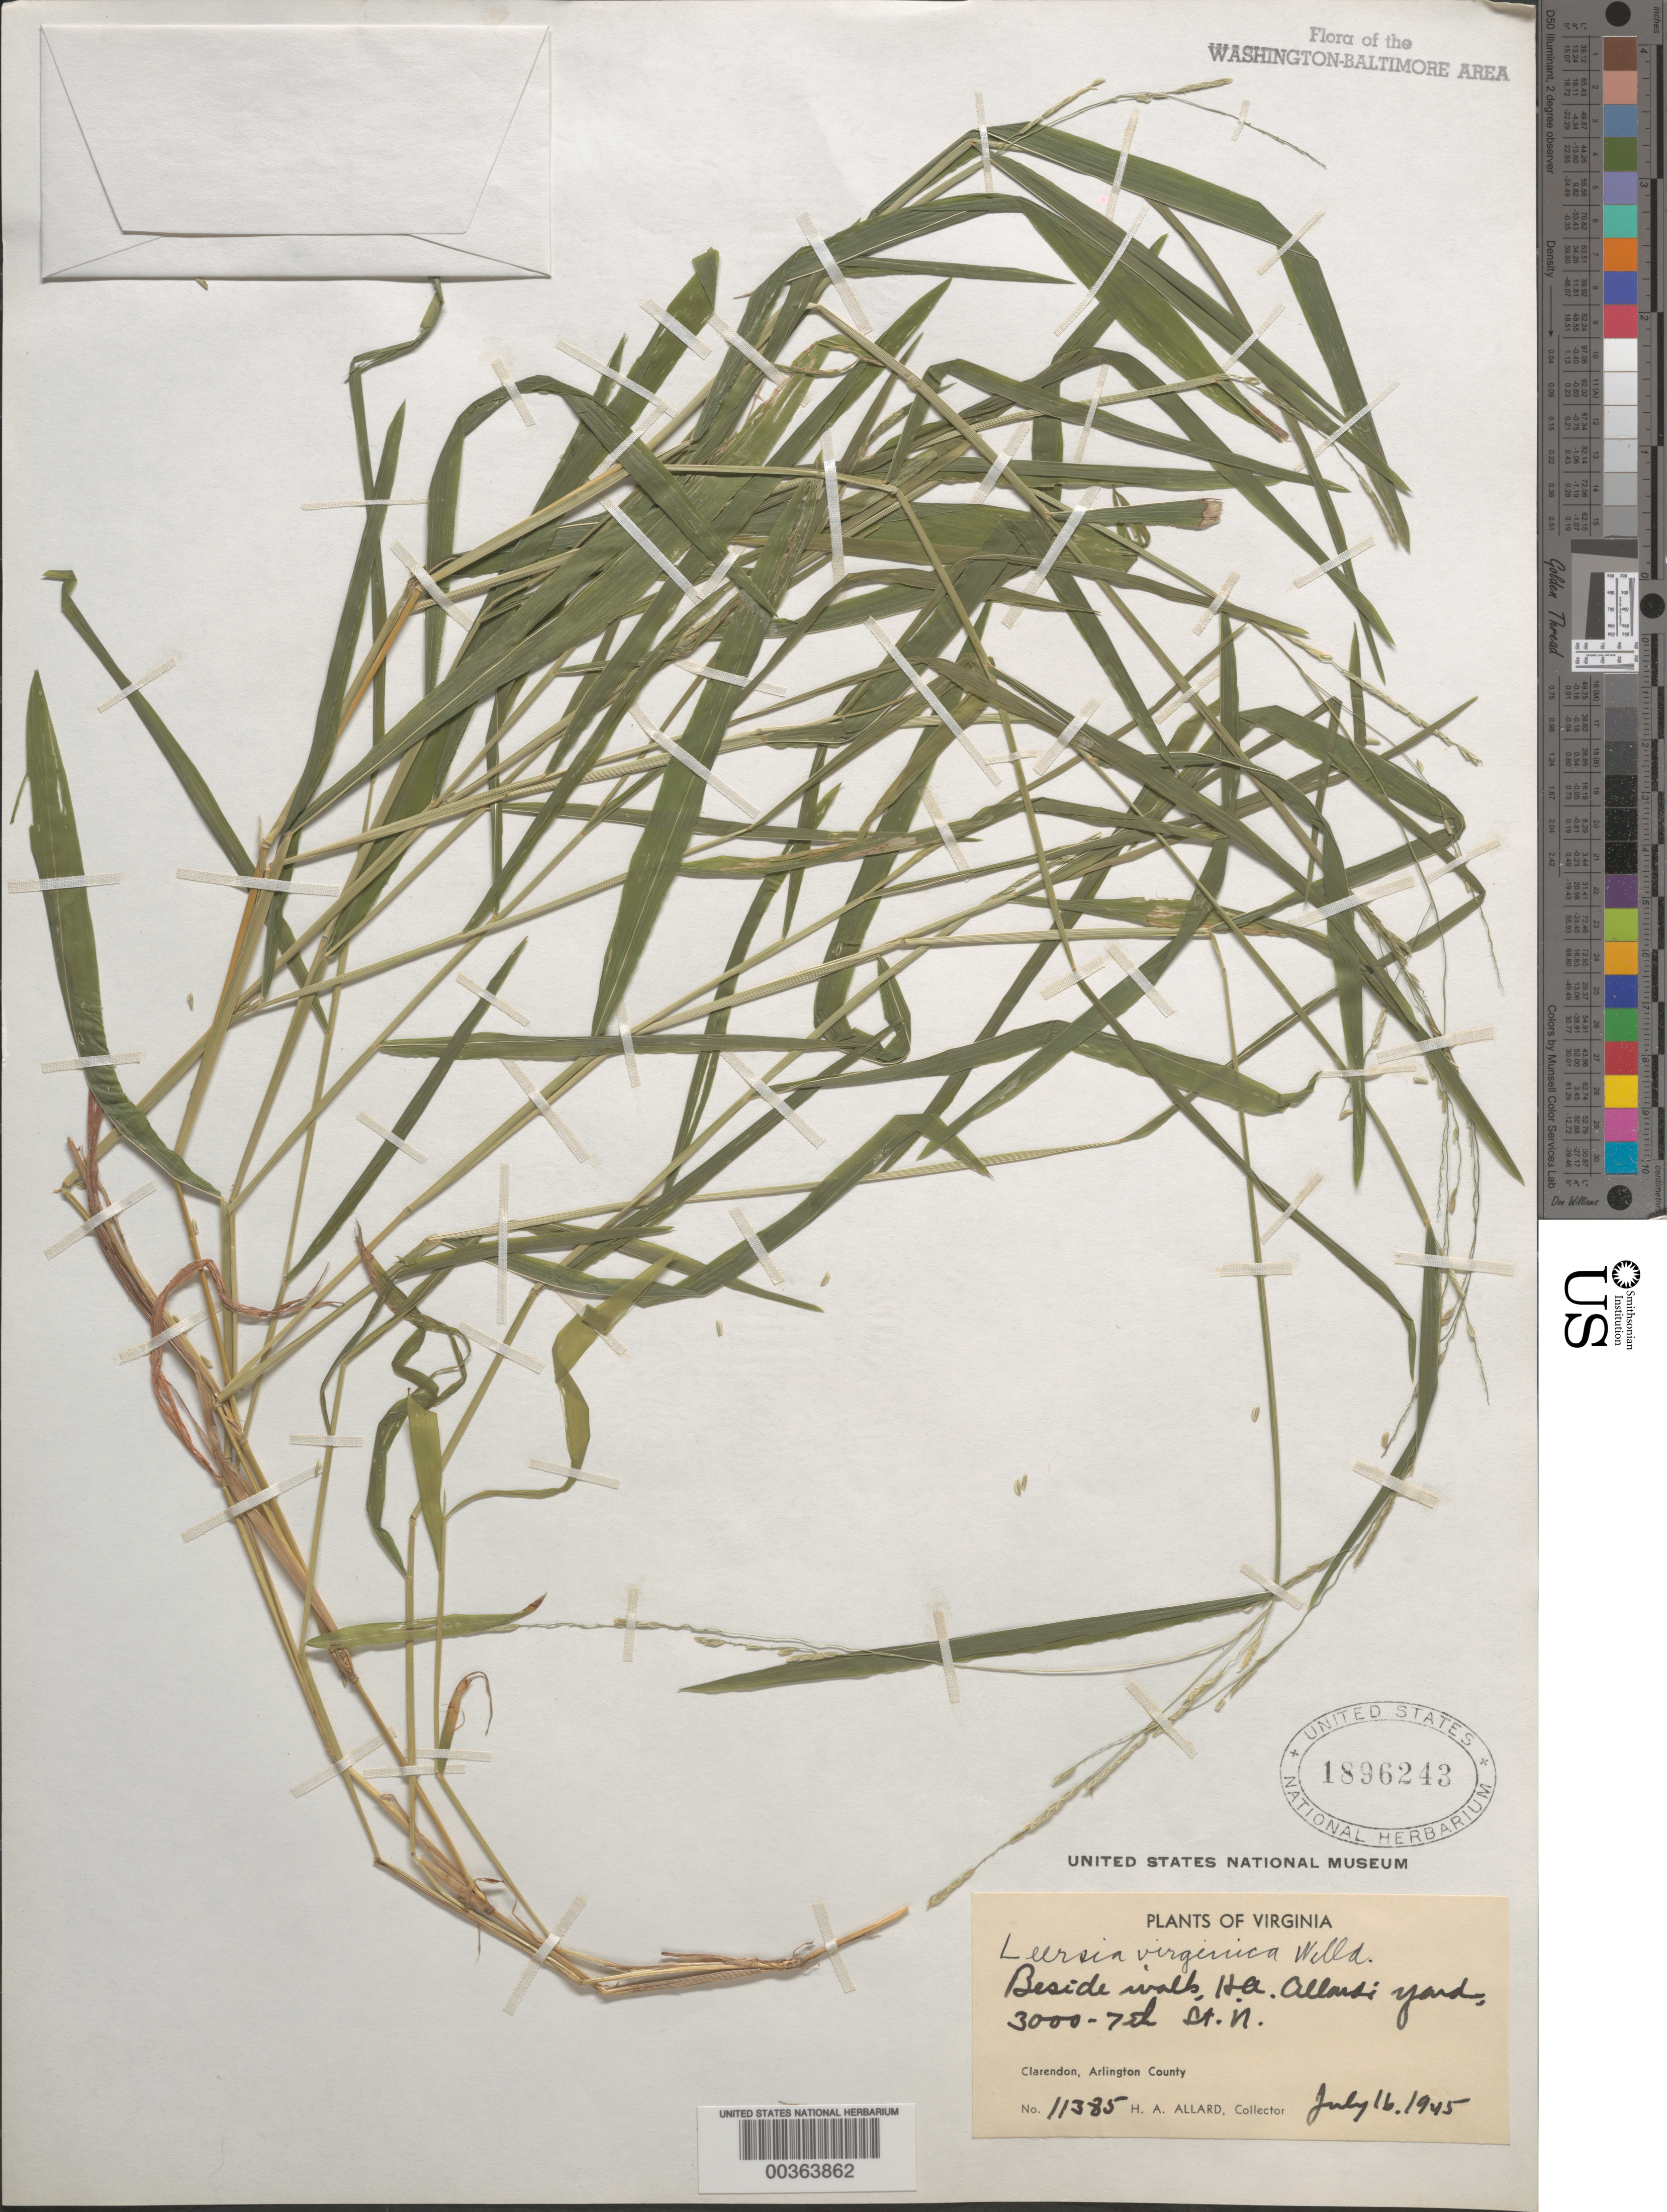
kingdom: Plantae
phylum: Tracheophyta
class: Liliopsida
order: Poales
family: Poaceae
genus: Leersia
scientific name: Leersia virginica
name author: Willd.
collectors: H. A. Allard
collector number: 11385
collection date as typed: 16 Jul 1945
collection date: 1945-07-16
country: United States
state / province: Virginia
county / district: Arlington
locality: Allards Yard, Arlington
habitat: Beside walk in yard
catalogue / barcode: US 1896243